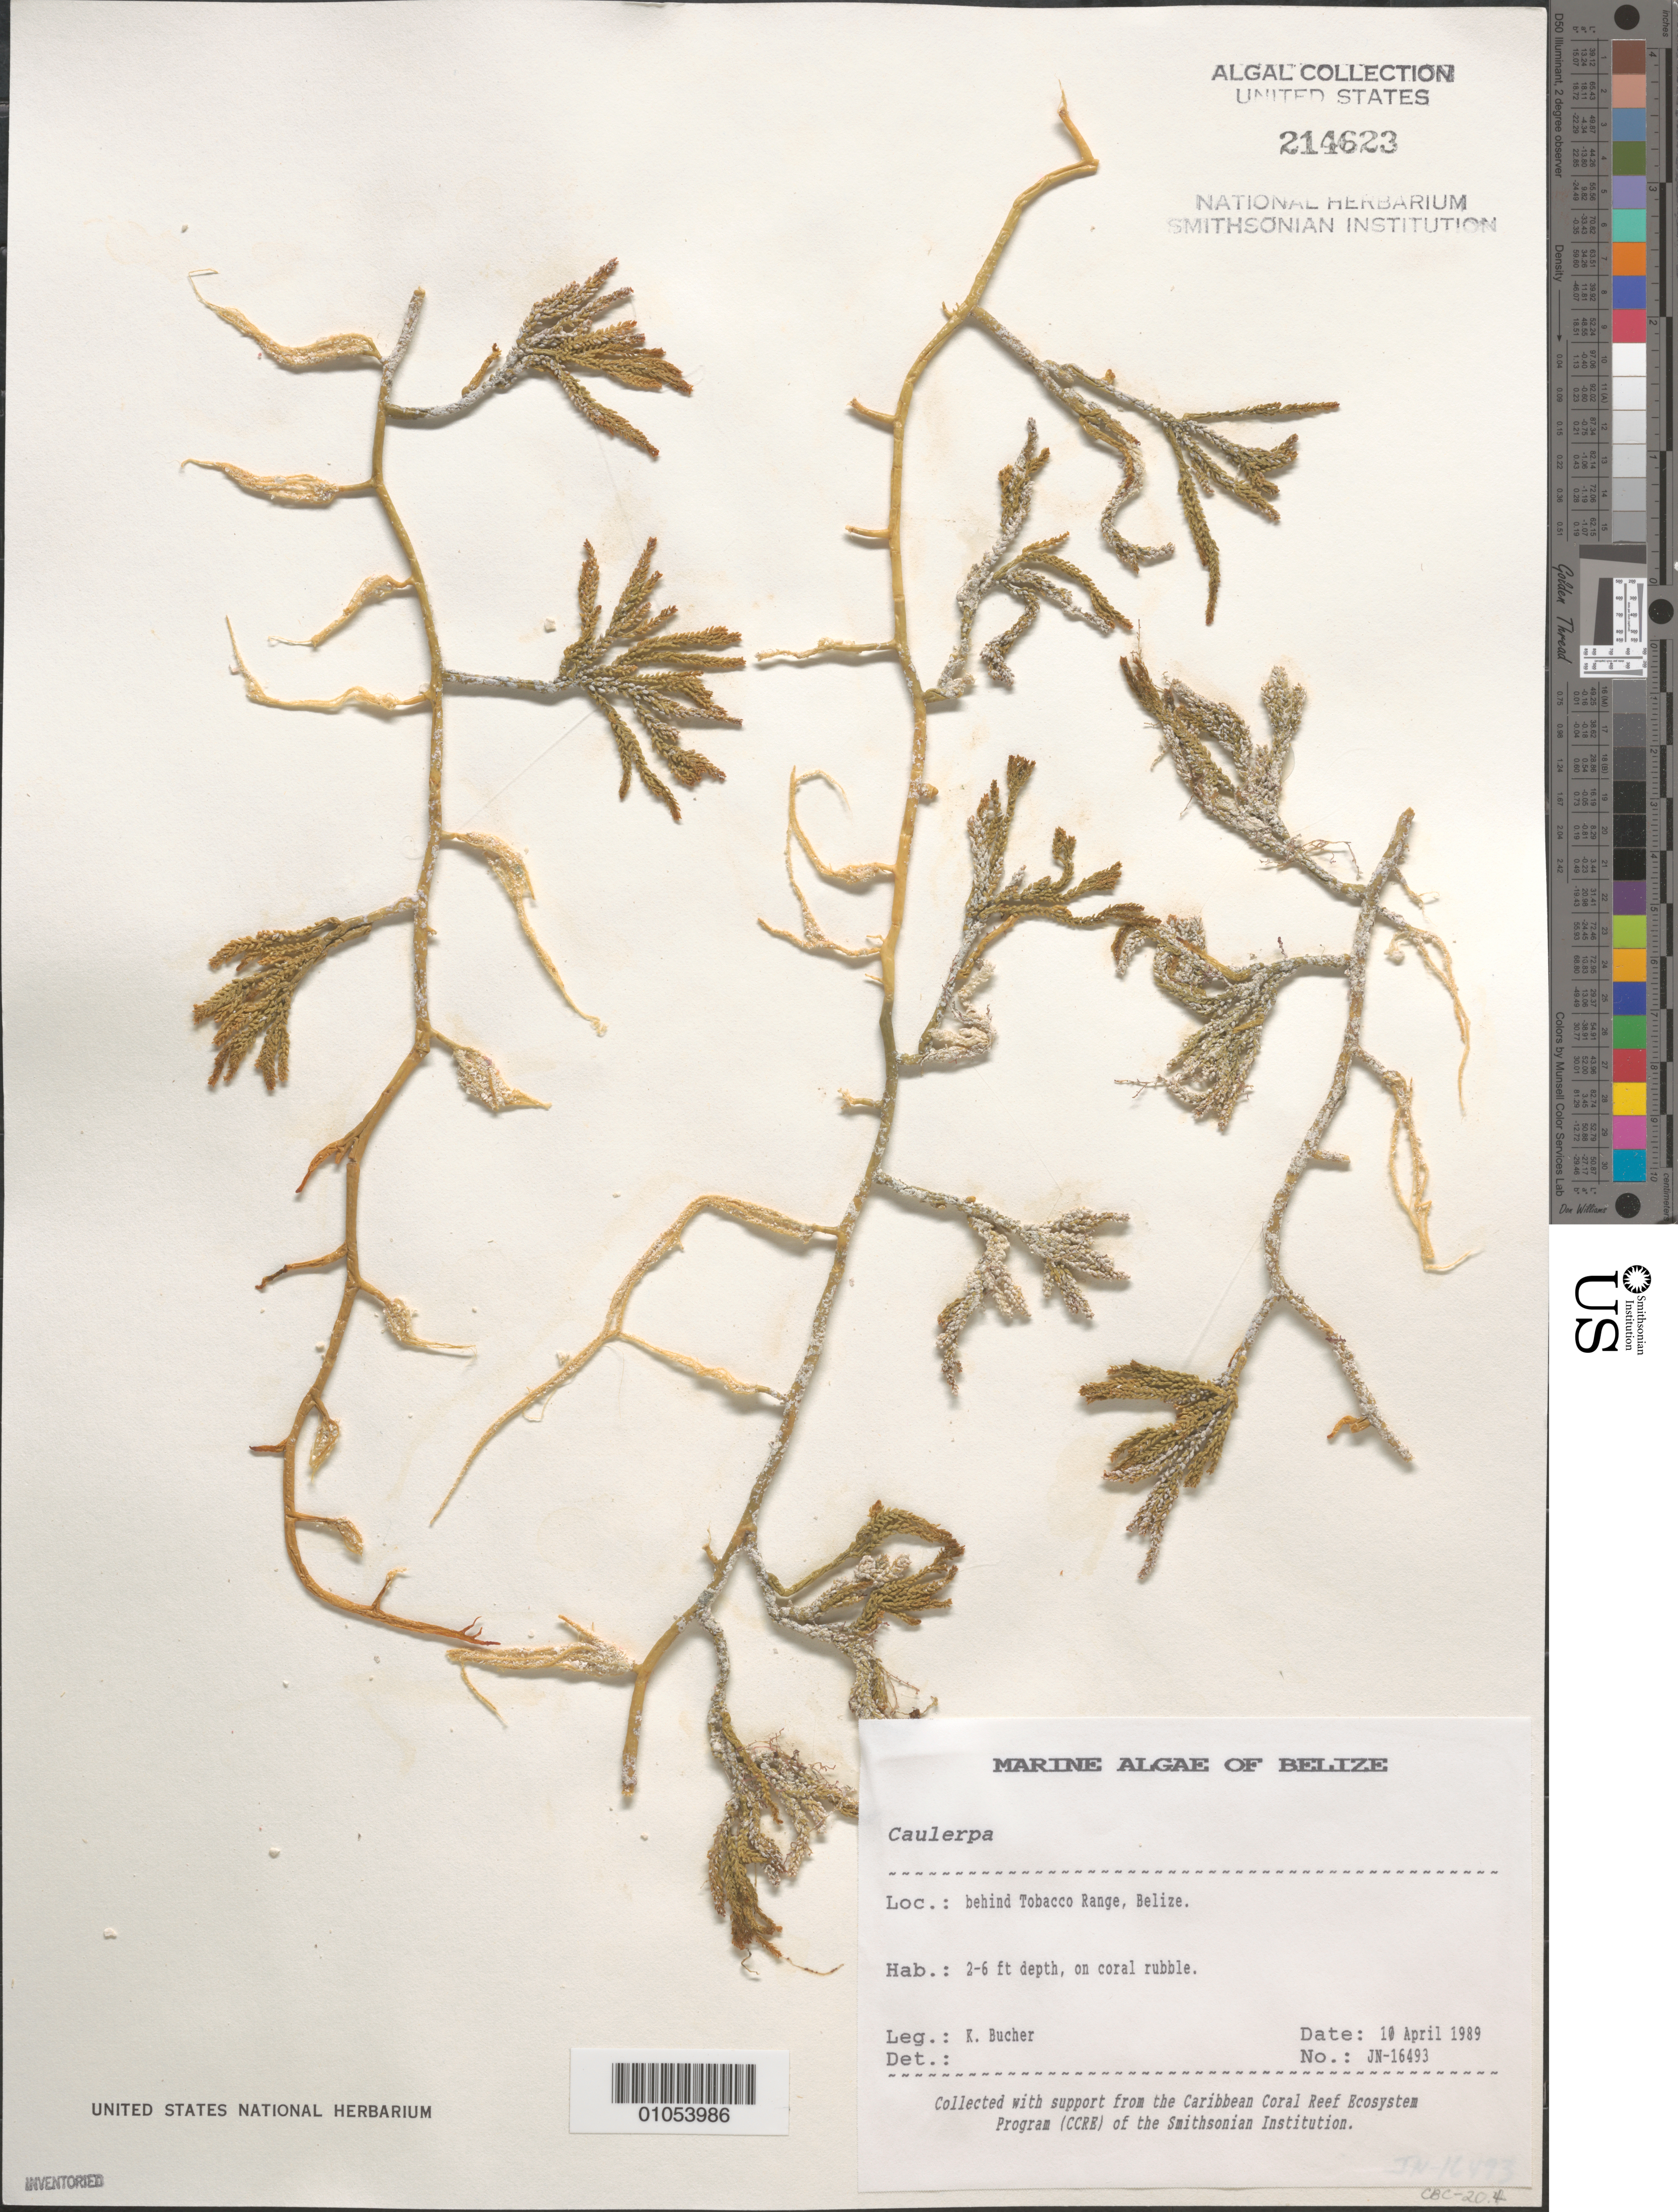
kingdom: Plantae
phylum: Chlorophyta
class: Ulvophyceae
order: Bryopsidales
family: Caulerpaceae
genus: Caulerpa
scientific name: Caulerpa sp.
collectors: K. E. Bucher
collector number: JN-16493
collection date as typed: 10 Apr 1989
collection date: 1989-04-10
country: Belize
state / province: Stann Creek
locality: Behind Tobacco Range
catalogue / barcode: US 214623